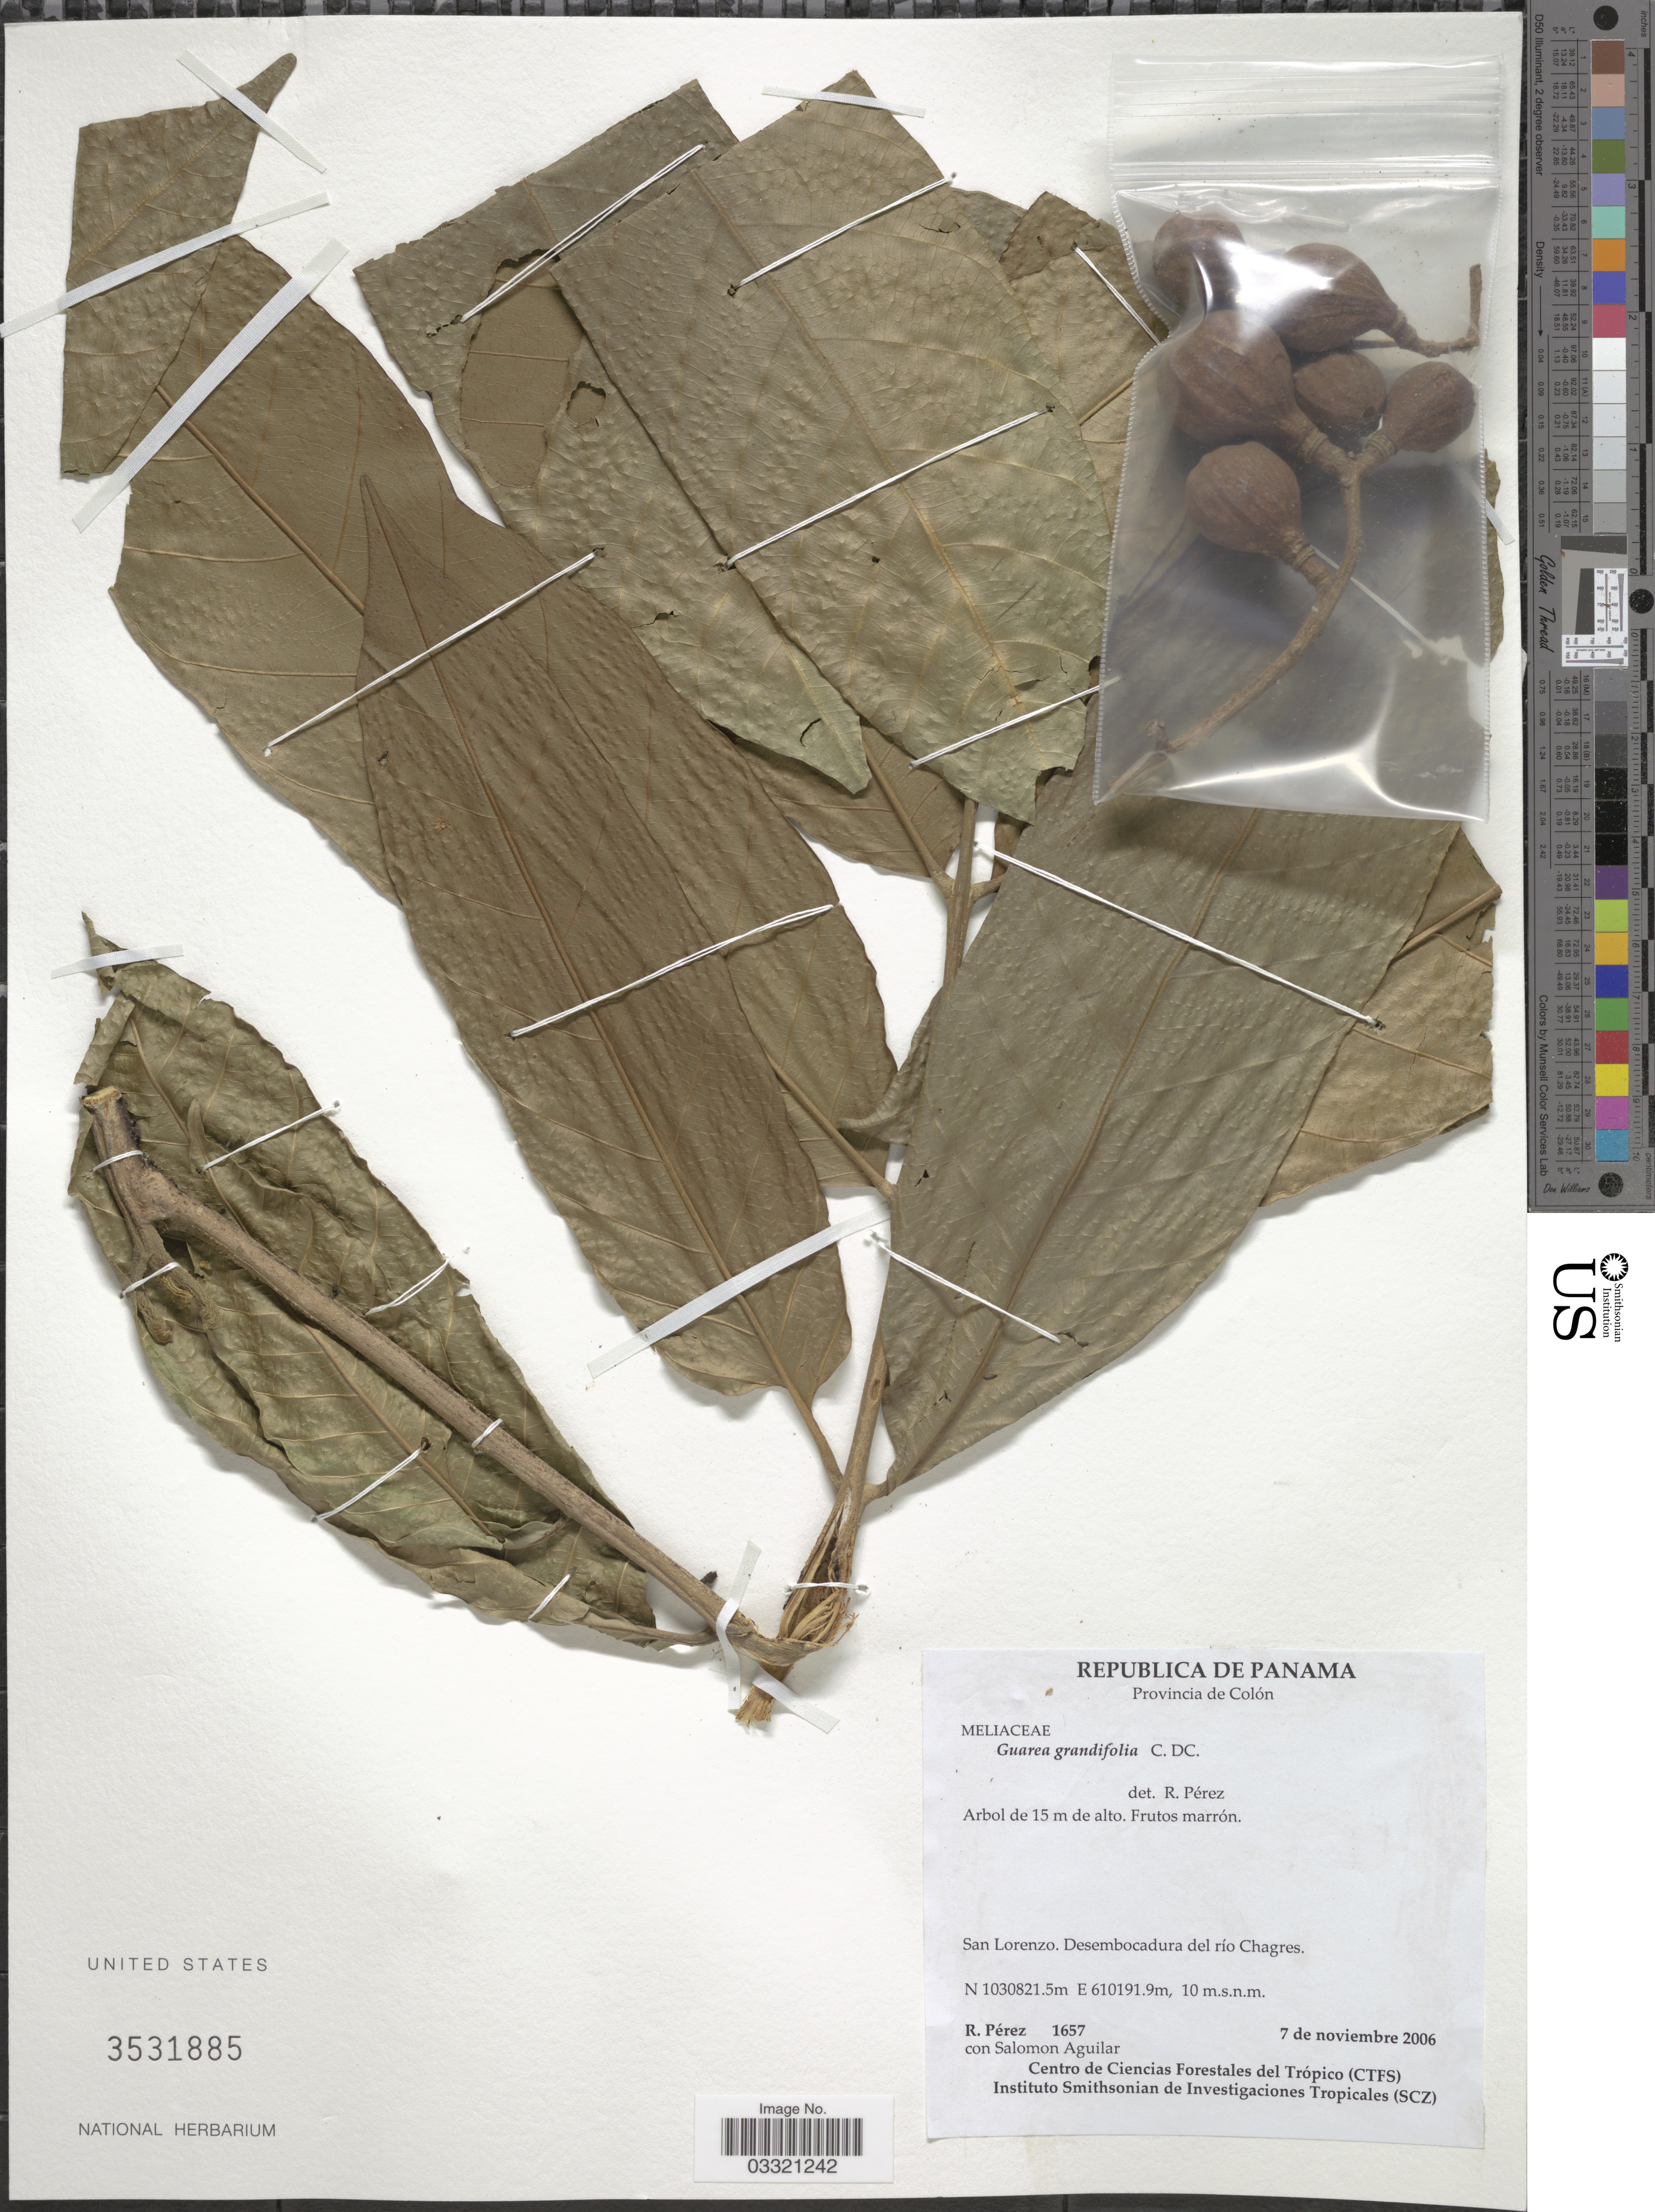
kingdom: Plantae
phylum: Tracheophyta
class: Magnoliopsida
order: Sapindales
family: Meliaceae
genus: Guarea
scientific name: Guarea grandifolia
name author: DC.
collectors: R. Perez & S. Aguilar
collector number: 1657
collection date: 2006-11-07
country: Ecuador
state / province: Colón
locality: Republica de Panama. San Lorenzo. Desembocadura del río Chagres.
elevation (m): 10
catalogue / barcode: US 3531885